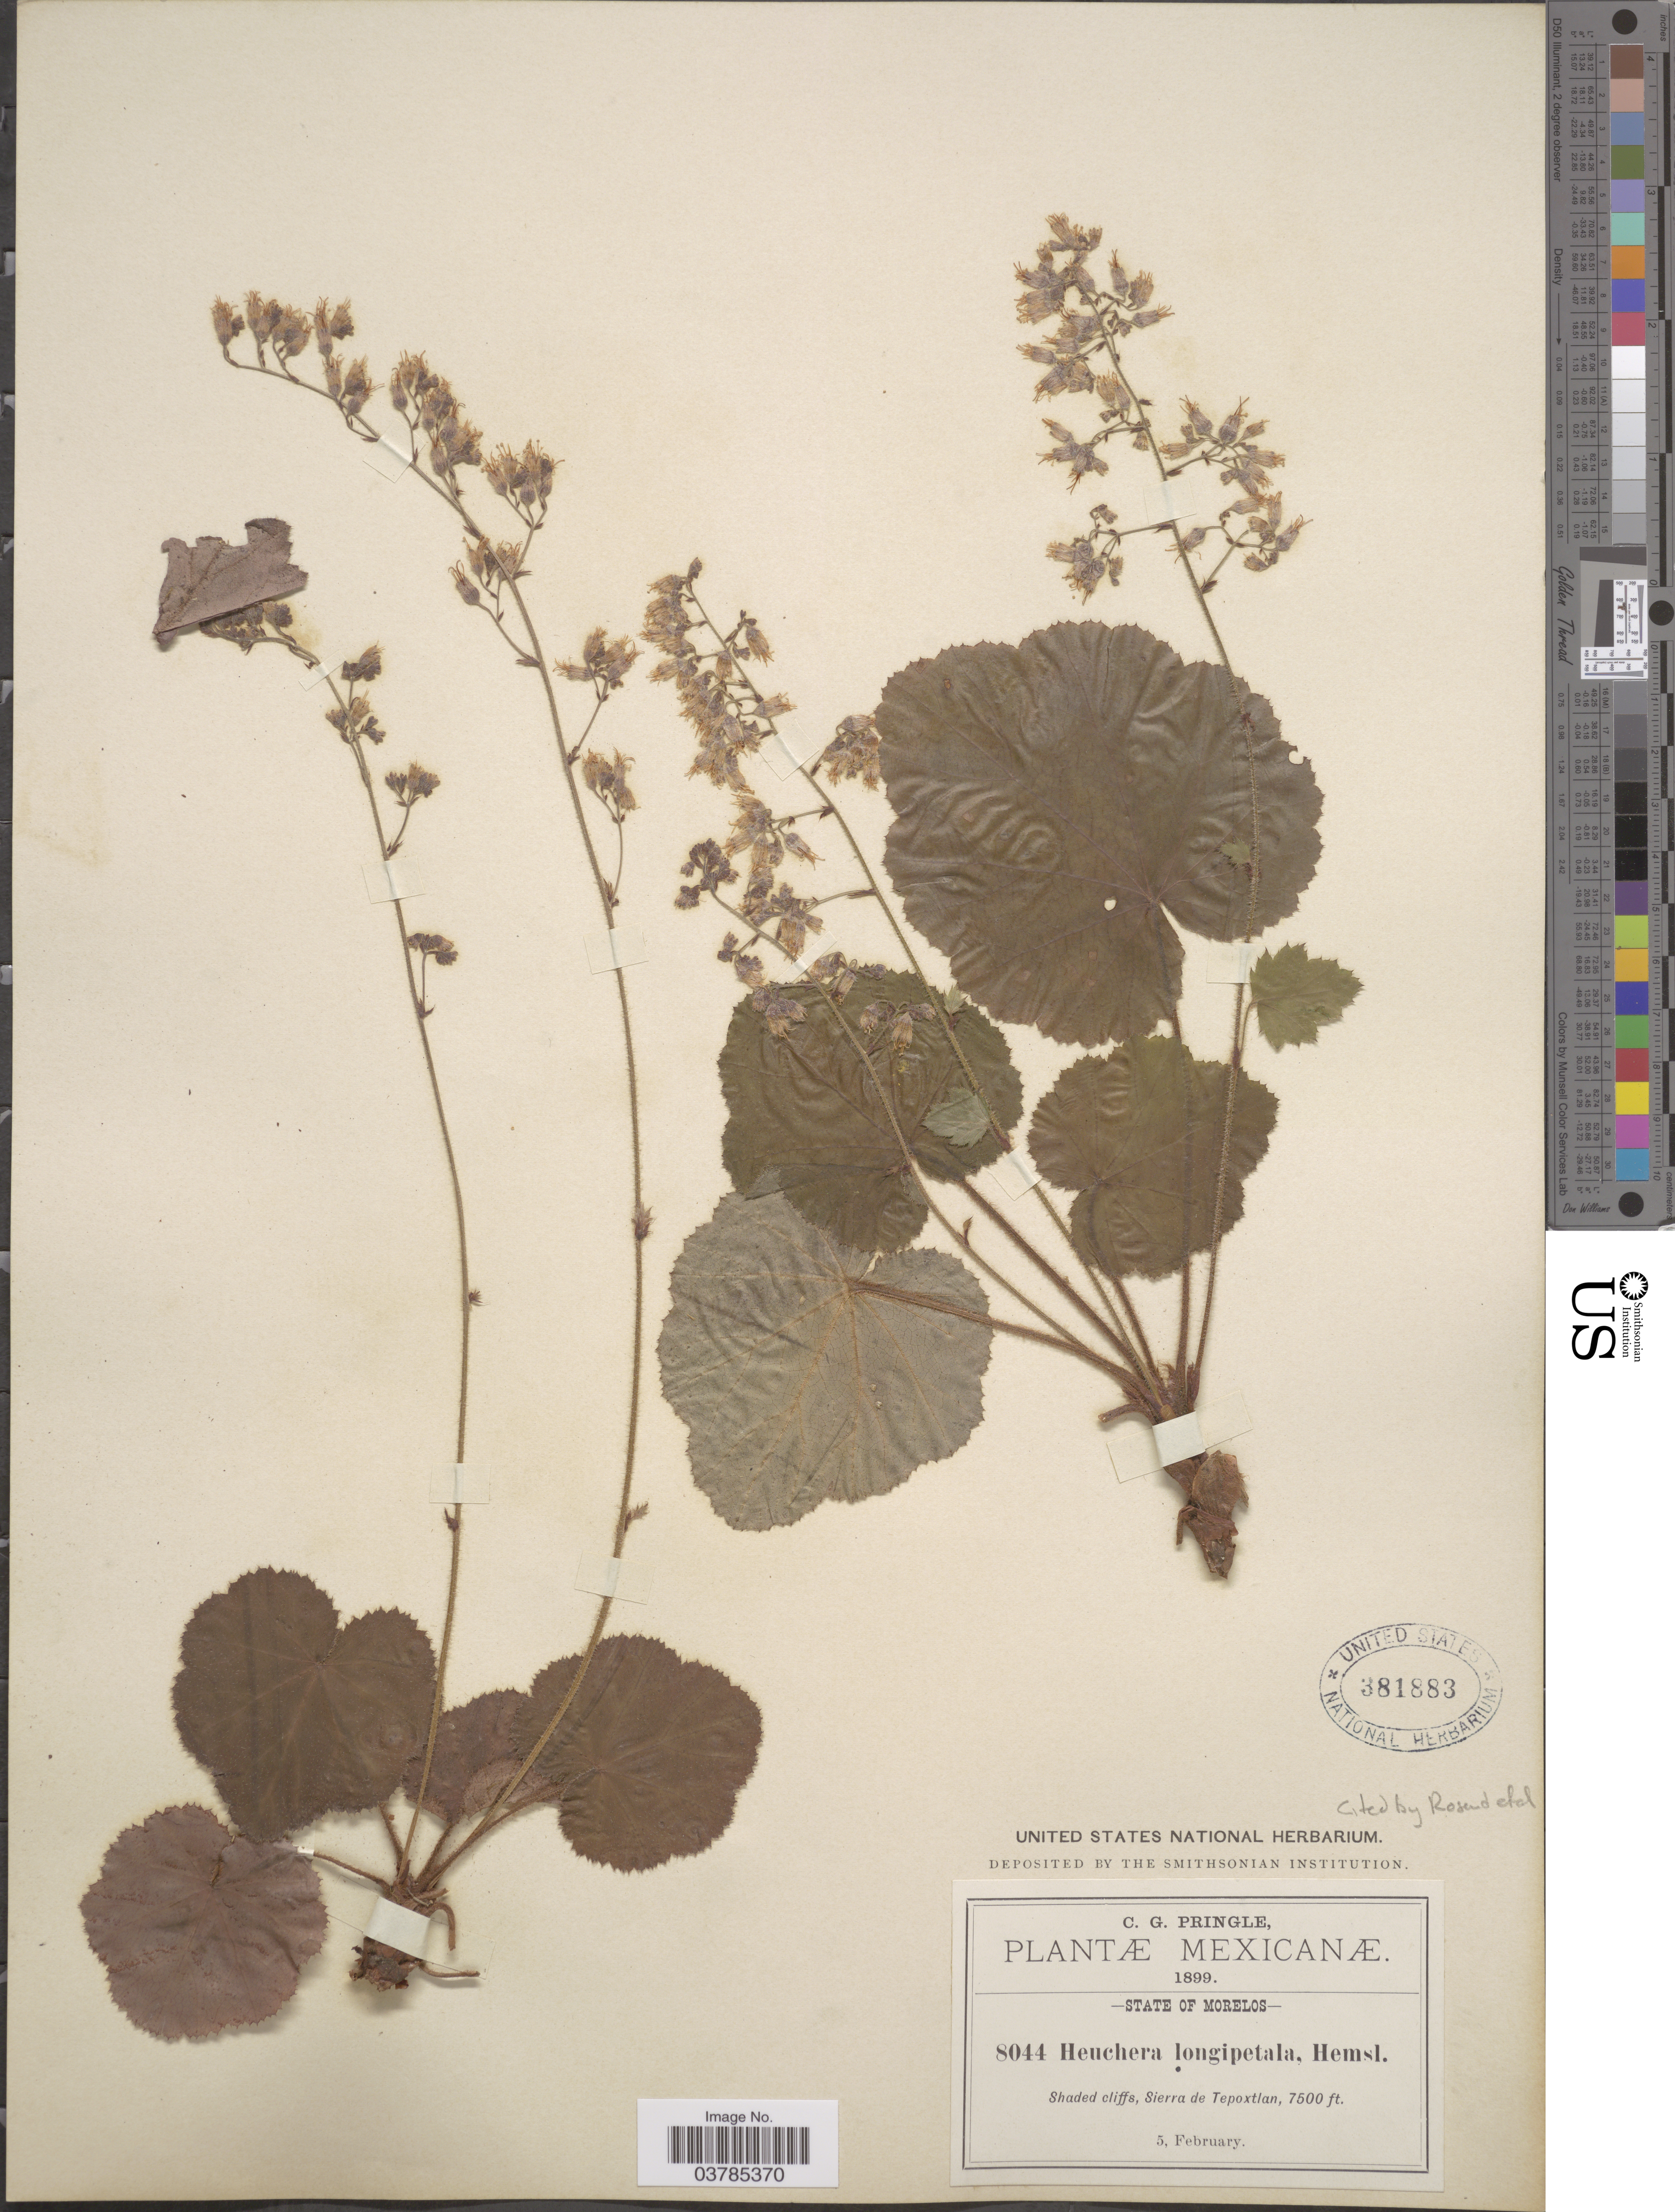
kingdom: Plantae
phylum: Tracheophyta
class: Magnoliopsida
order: Saxifragales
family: Saxifragaceae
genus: Heuchera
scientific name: Heuchera hemsleyana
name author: Rosend. et al.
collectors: C. G. Pringle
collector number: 8044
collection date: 1899-02-05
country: Mexico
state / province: Morelos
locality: Sierra de Tepoxtlan.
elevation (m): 2286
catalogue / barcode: US 381883